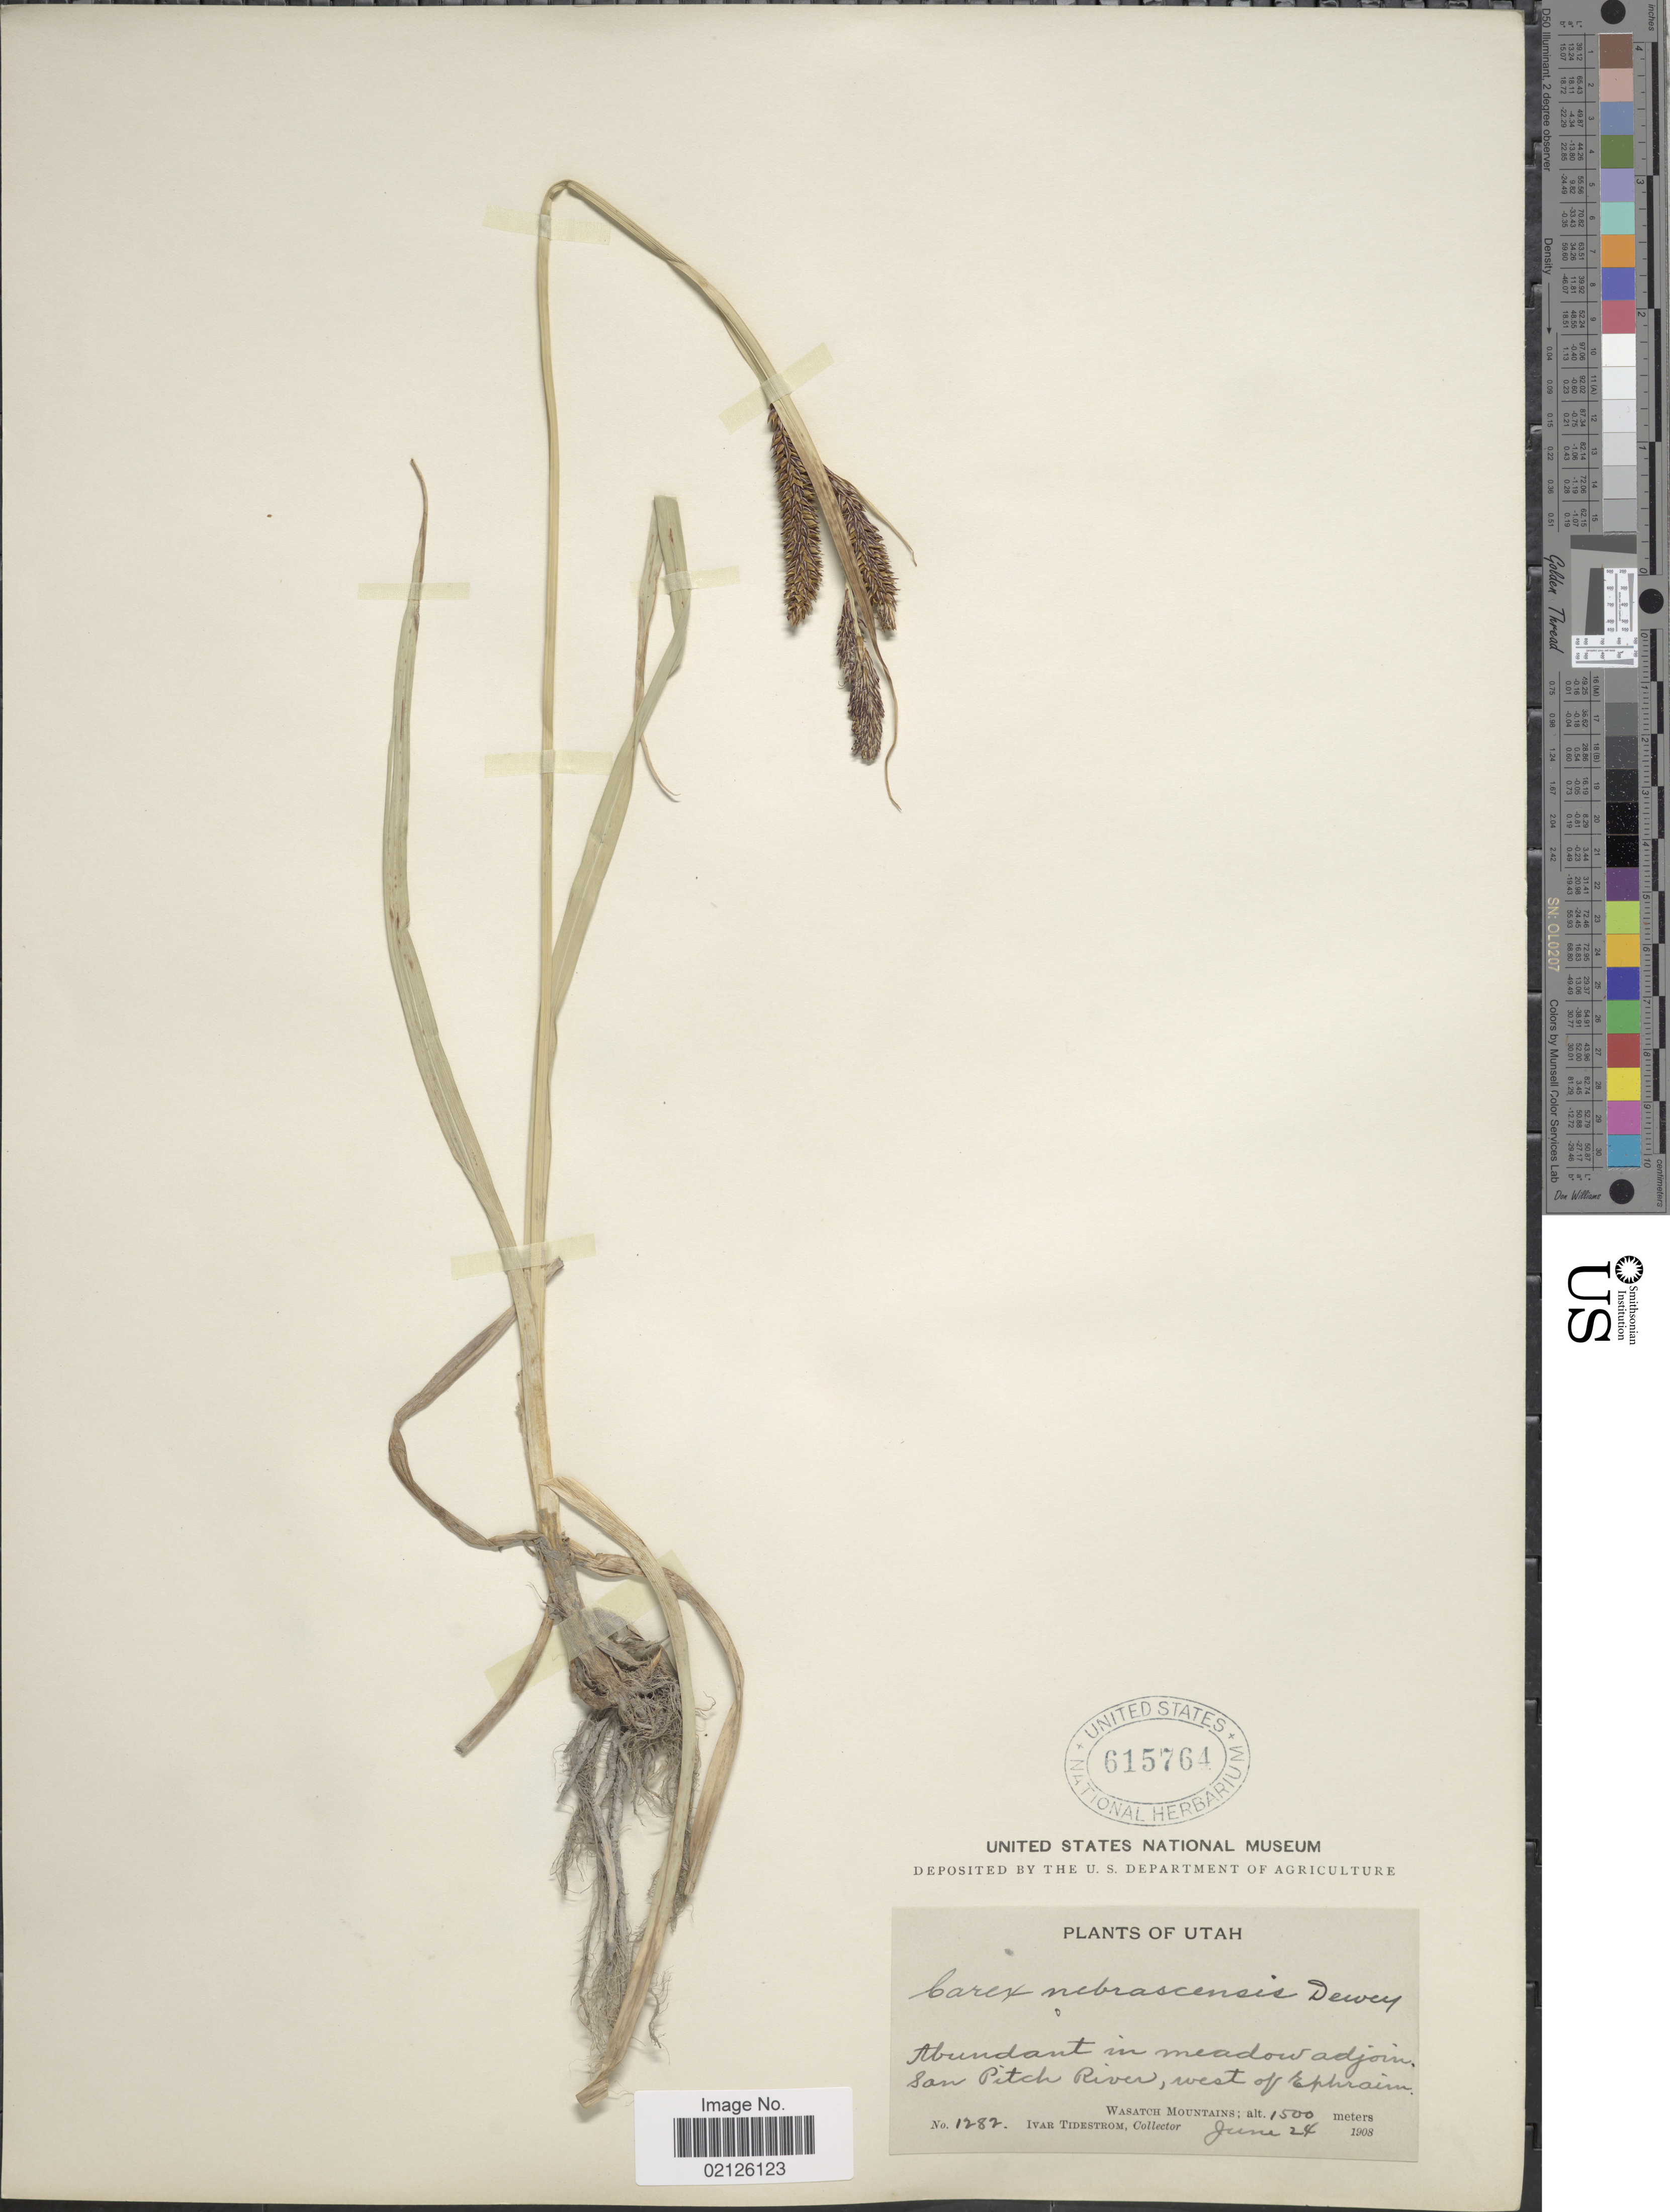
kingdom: Plantae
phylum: Tracheophyta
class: Liliopsida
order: Poales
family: Cyperaceae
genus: Carex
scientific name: Carex nebrascensis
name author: Dewey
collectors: I. F. Tidestrom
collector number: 1282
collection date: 1908-06-24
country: United States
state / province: Utah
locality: San Pitch River, west of Ephraim, Wasatch Mountains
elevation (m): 1500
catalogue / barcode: US 615764